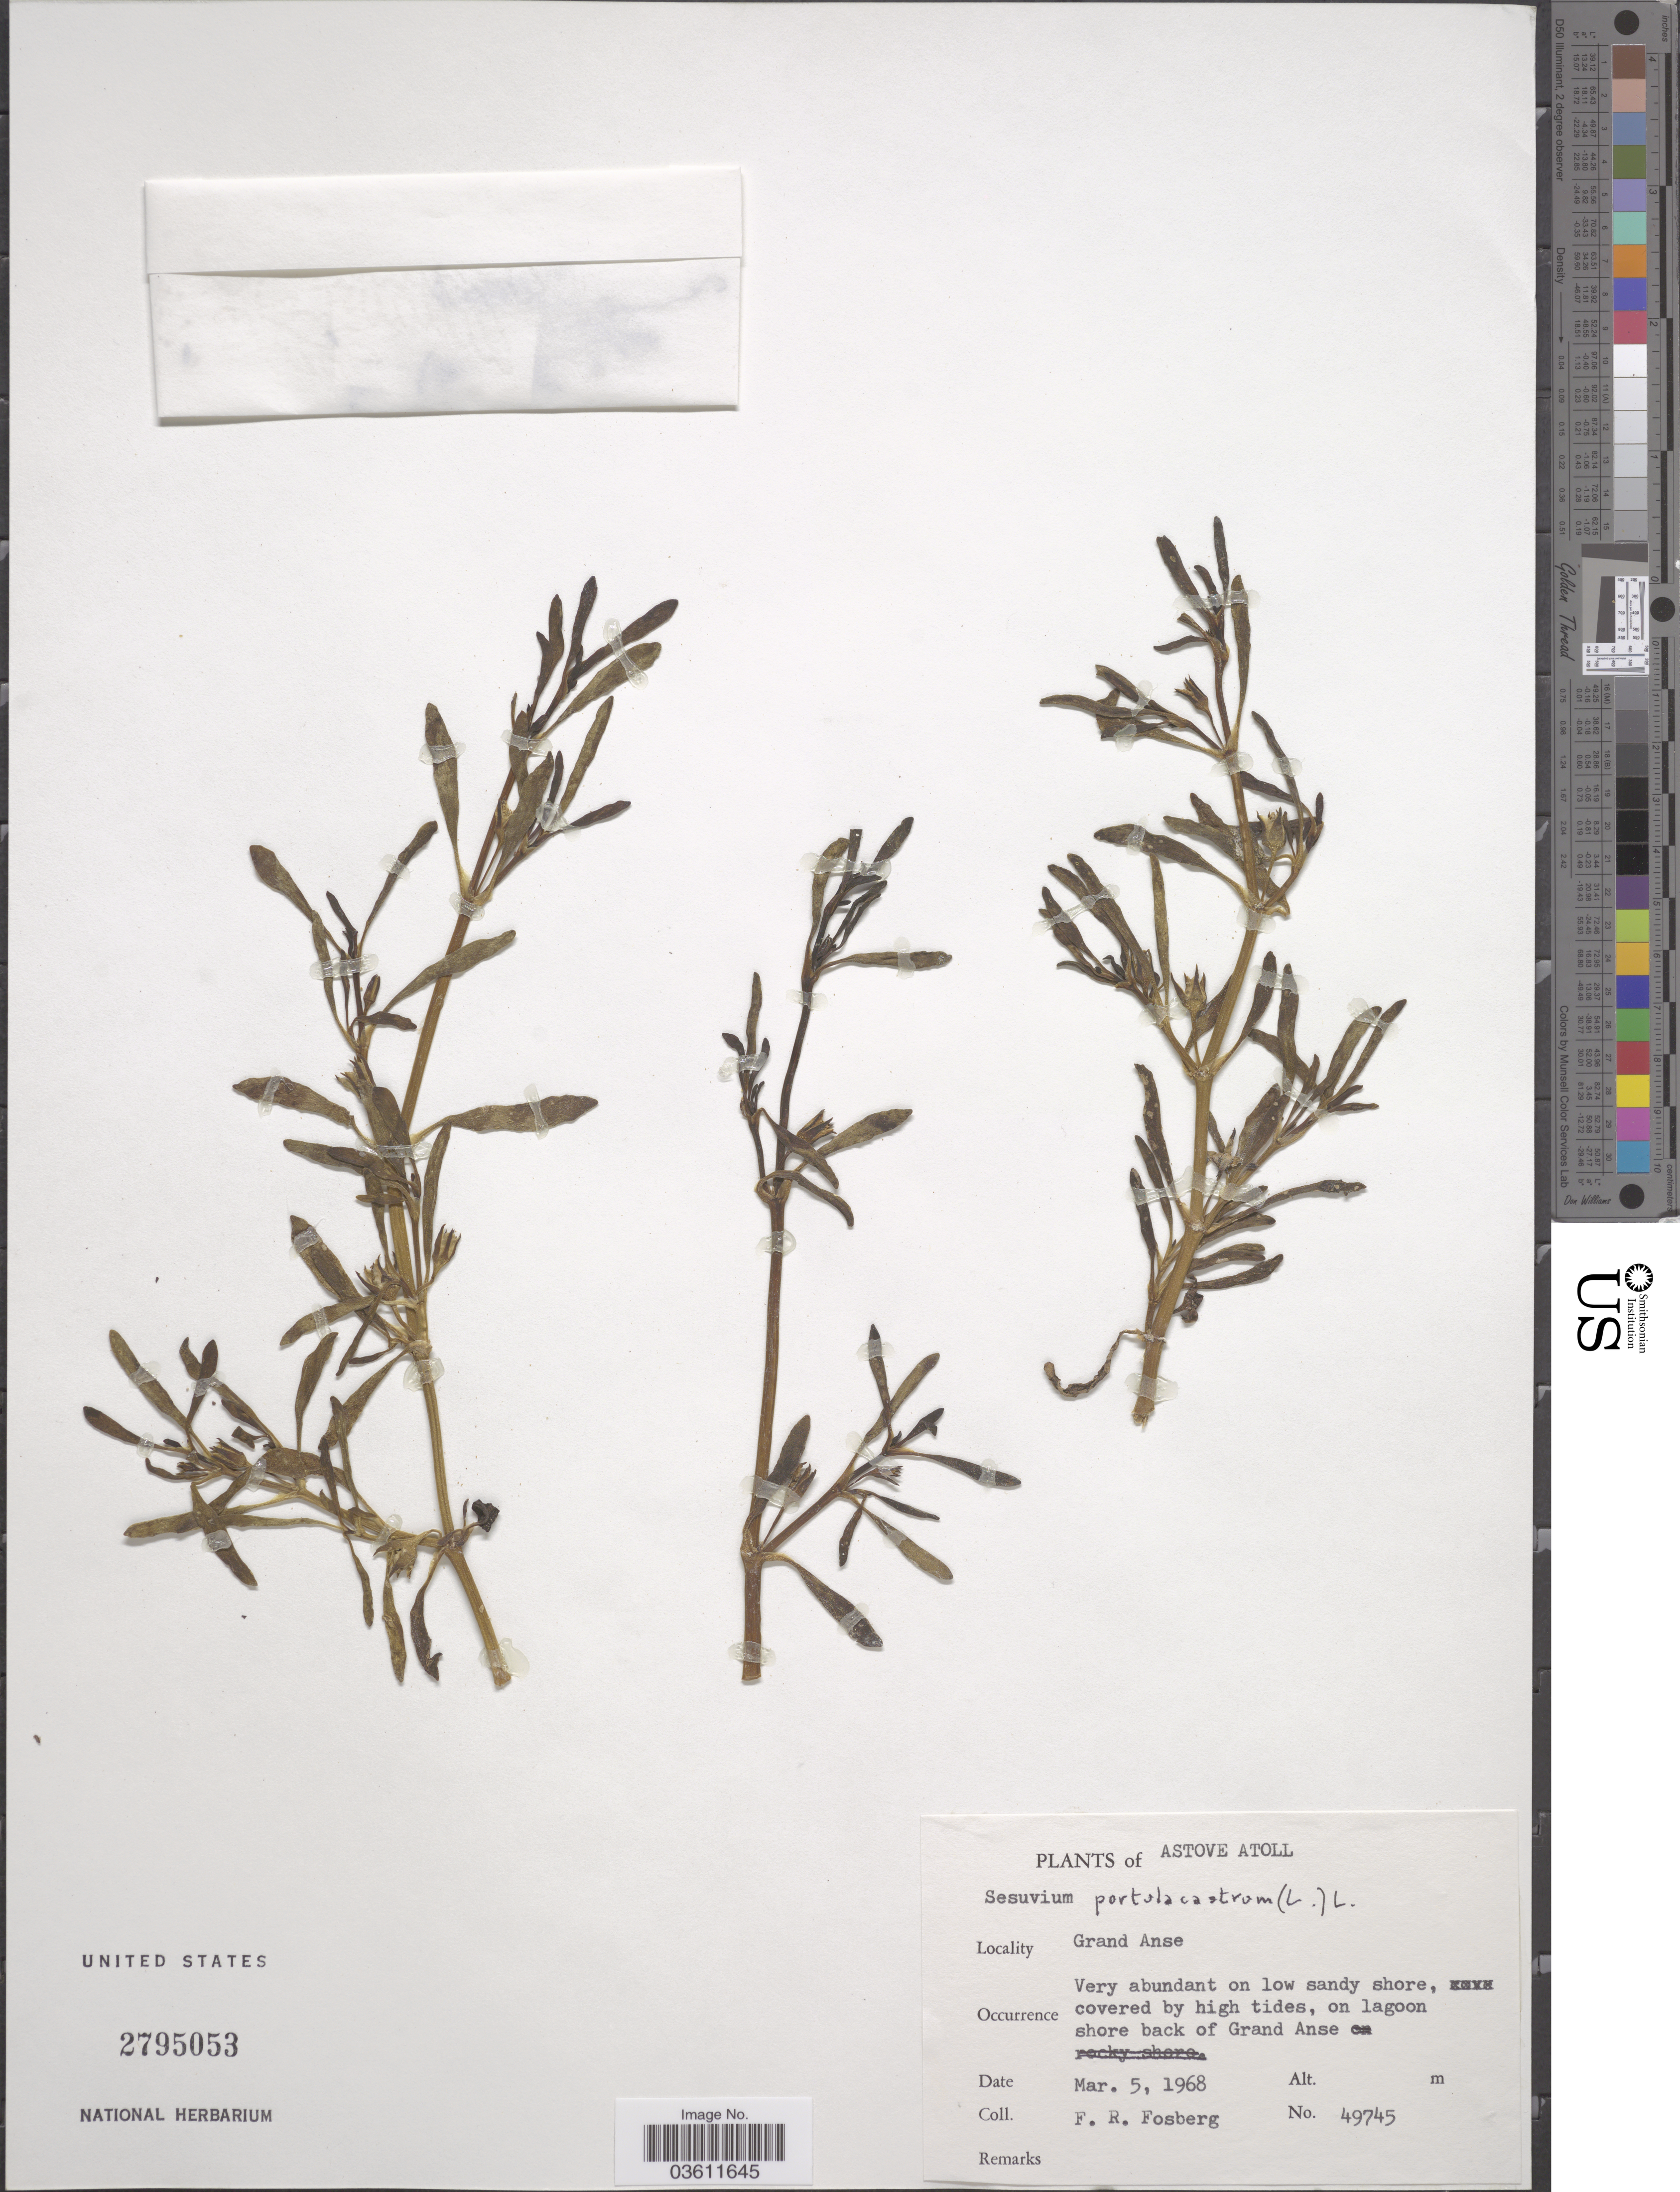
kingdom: Plantae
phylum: Tracheophyta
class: Magnoliopsida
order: Caryophyllales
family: Aizoaceae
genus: Sesuvium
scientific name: Sesuvium portulacastrum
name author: (L.) L.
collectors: F. R. Fosberg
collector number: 49745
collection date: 1968-03-05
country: Seychelles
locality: Astove Atoll. Grand Anse. On lagoon shore back of Grand Anse.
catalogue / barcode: US 2795053